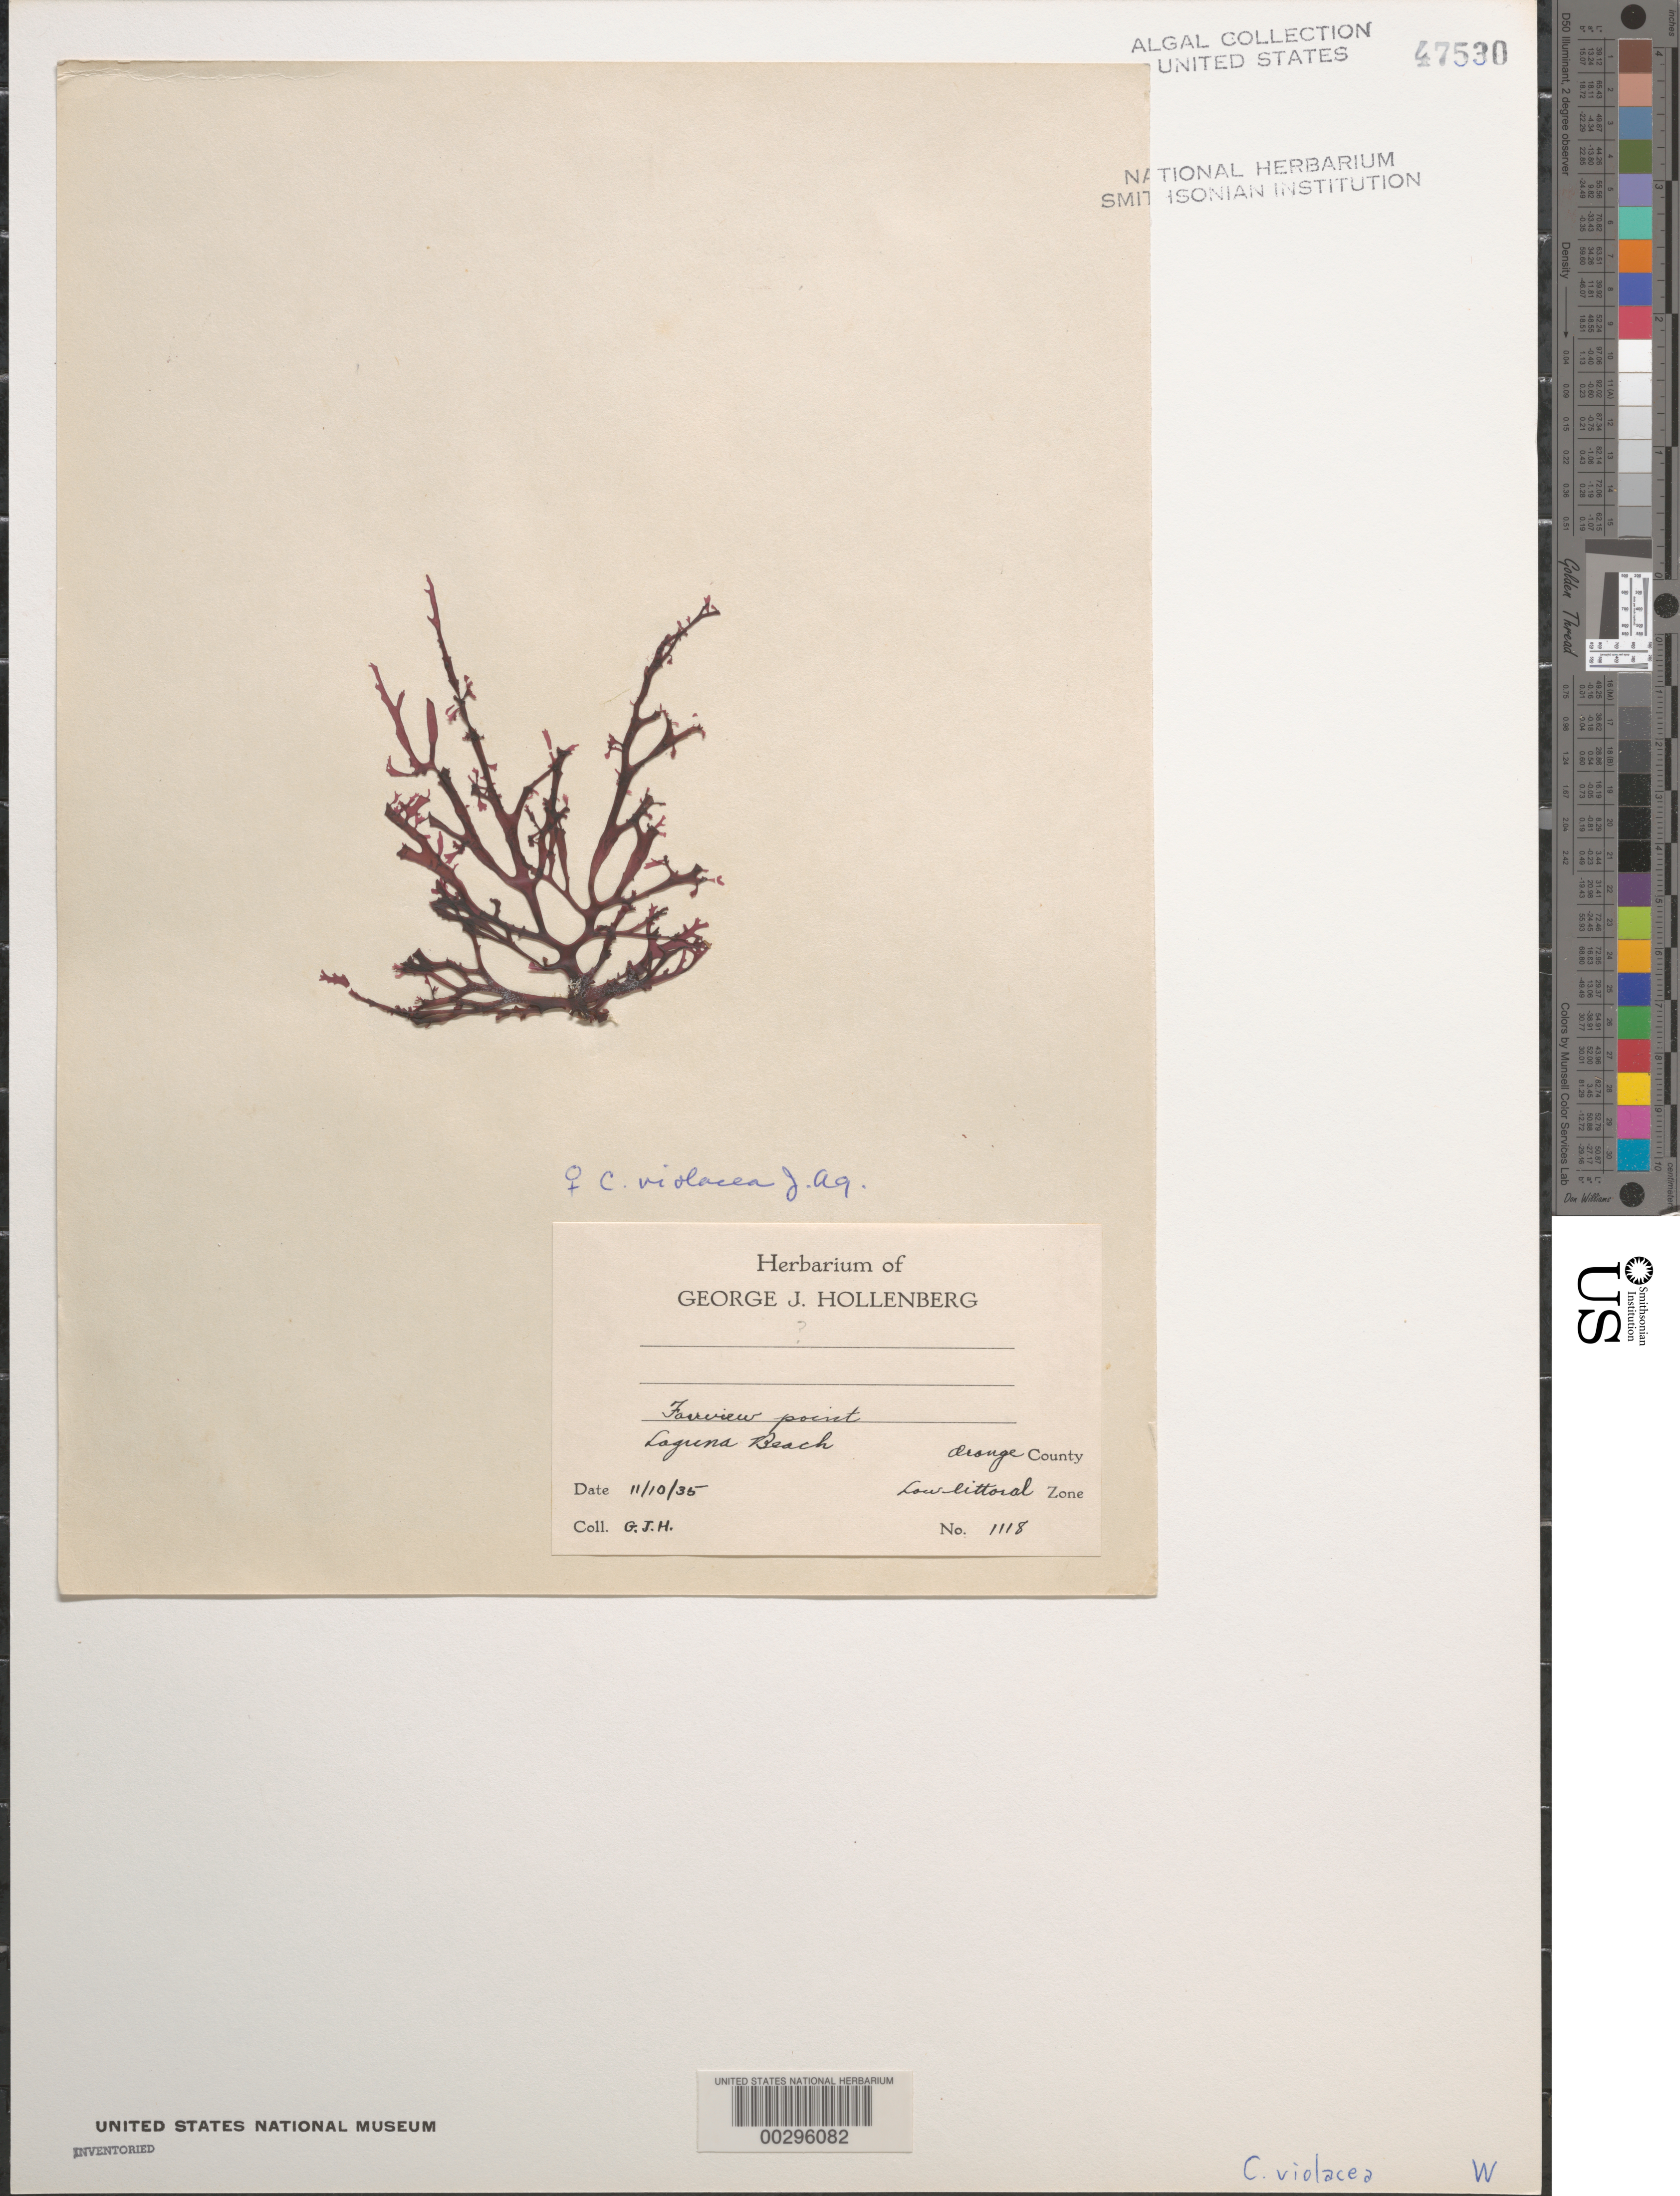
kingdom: Plantae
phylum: Rhodophyta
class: Florideophyceae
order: Gigartinales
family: Kallymeniaceae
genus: Callophyllis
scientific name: Callophyllis violacea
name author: J. Agardh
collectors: G. Hollenberg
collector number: GJH 1118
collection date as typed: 10 Nov 1935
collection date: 1935-11-10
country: United States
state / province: California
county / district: Orange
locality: Laguna Beach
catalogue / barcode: US 47530